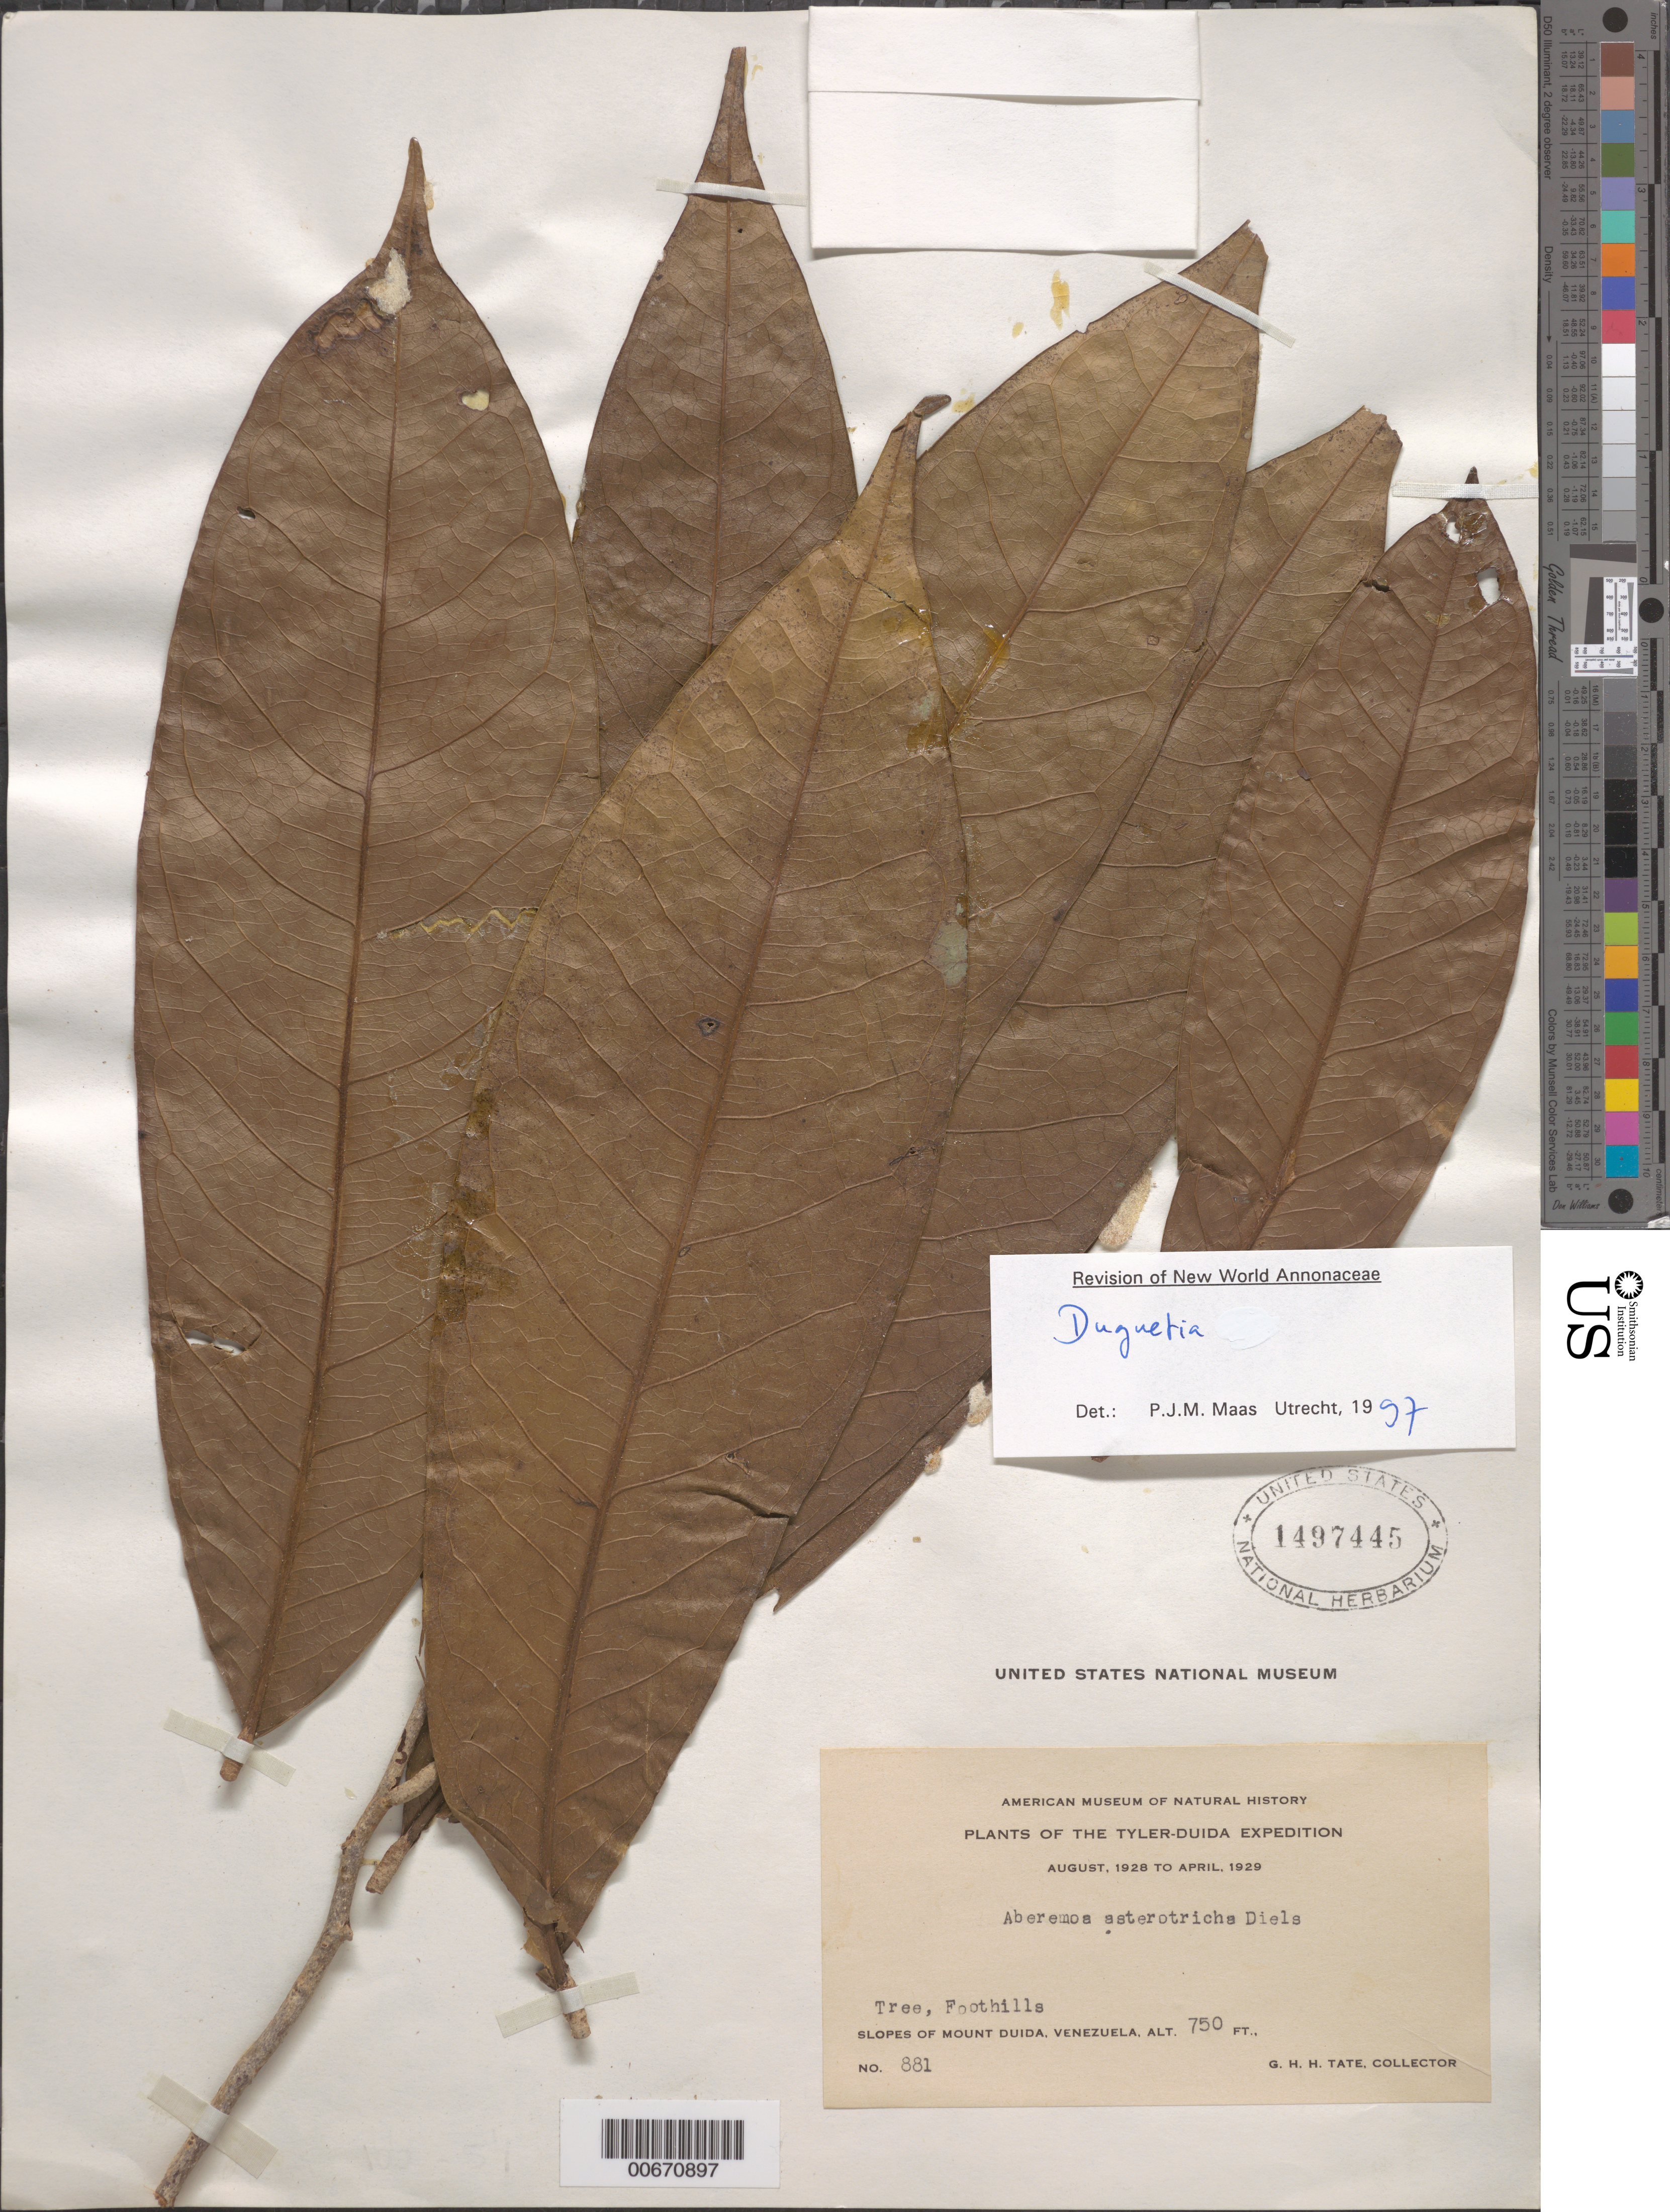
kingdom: Plantae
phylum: Tracheophyta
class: Magnoliopsida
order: Magnoliales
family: Annonaceae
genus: Duguetia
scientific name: Duguetia sp.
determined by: Maas, Paul J. M.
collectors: G. H. H.Tate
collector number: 881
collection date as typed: Aug-28 to Apr-29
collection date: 1928-08/1929-04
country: Venezuela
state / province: Amazonas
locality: Mount Duida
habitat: Mountain slopes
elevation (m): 225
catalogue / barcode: US 1497445